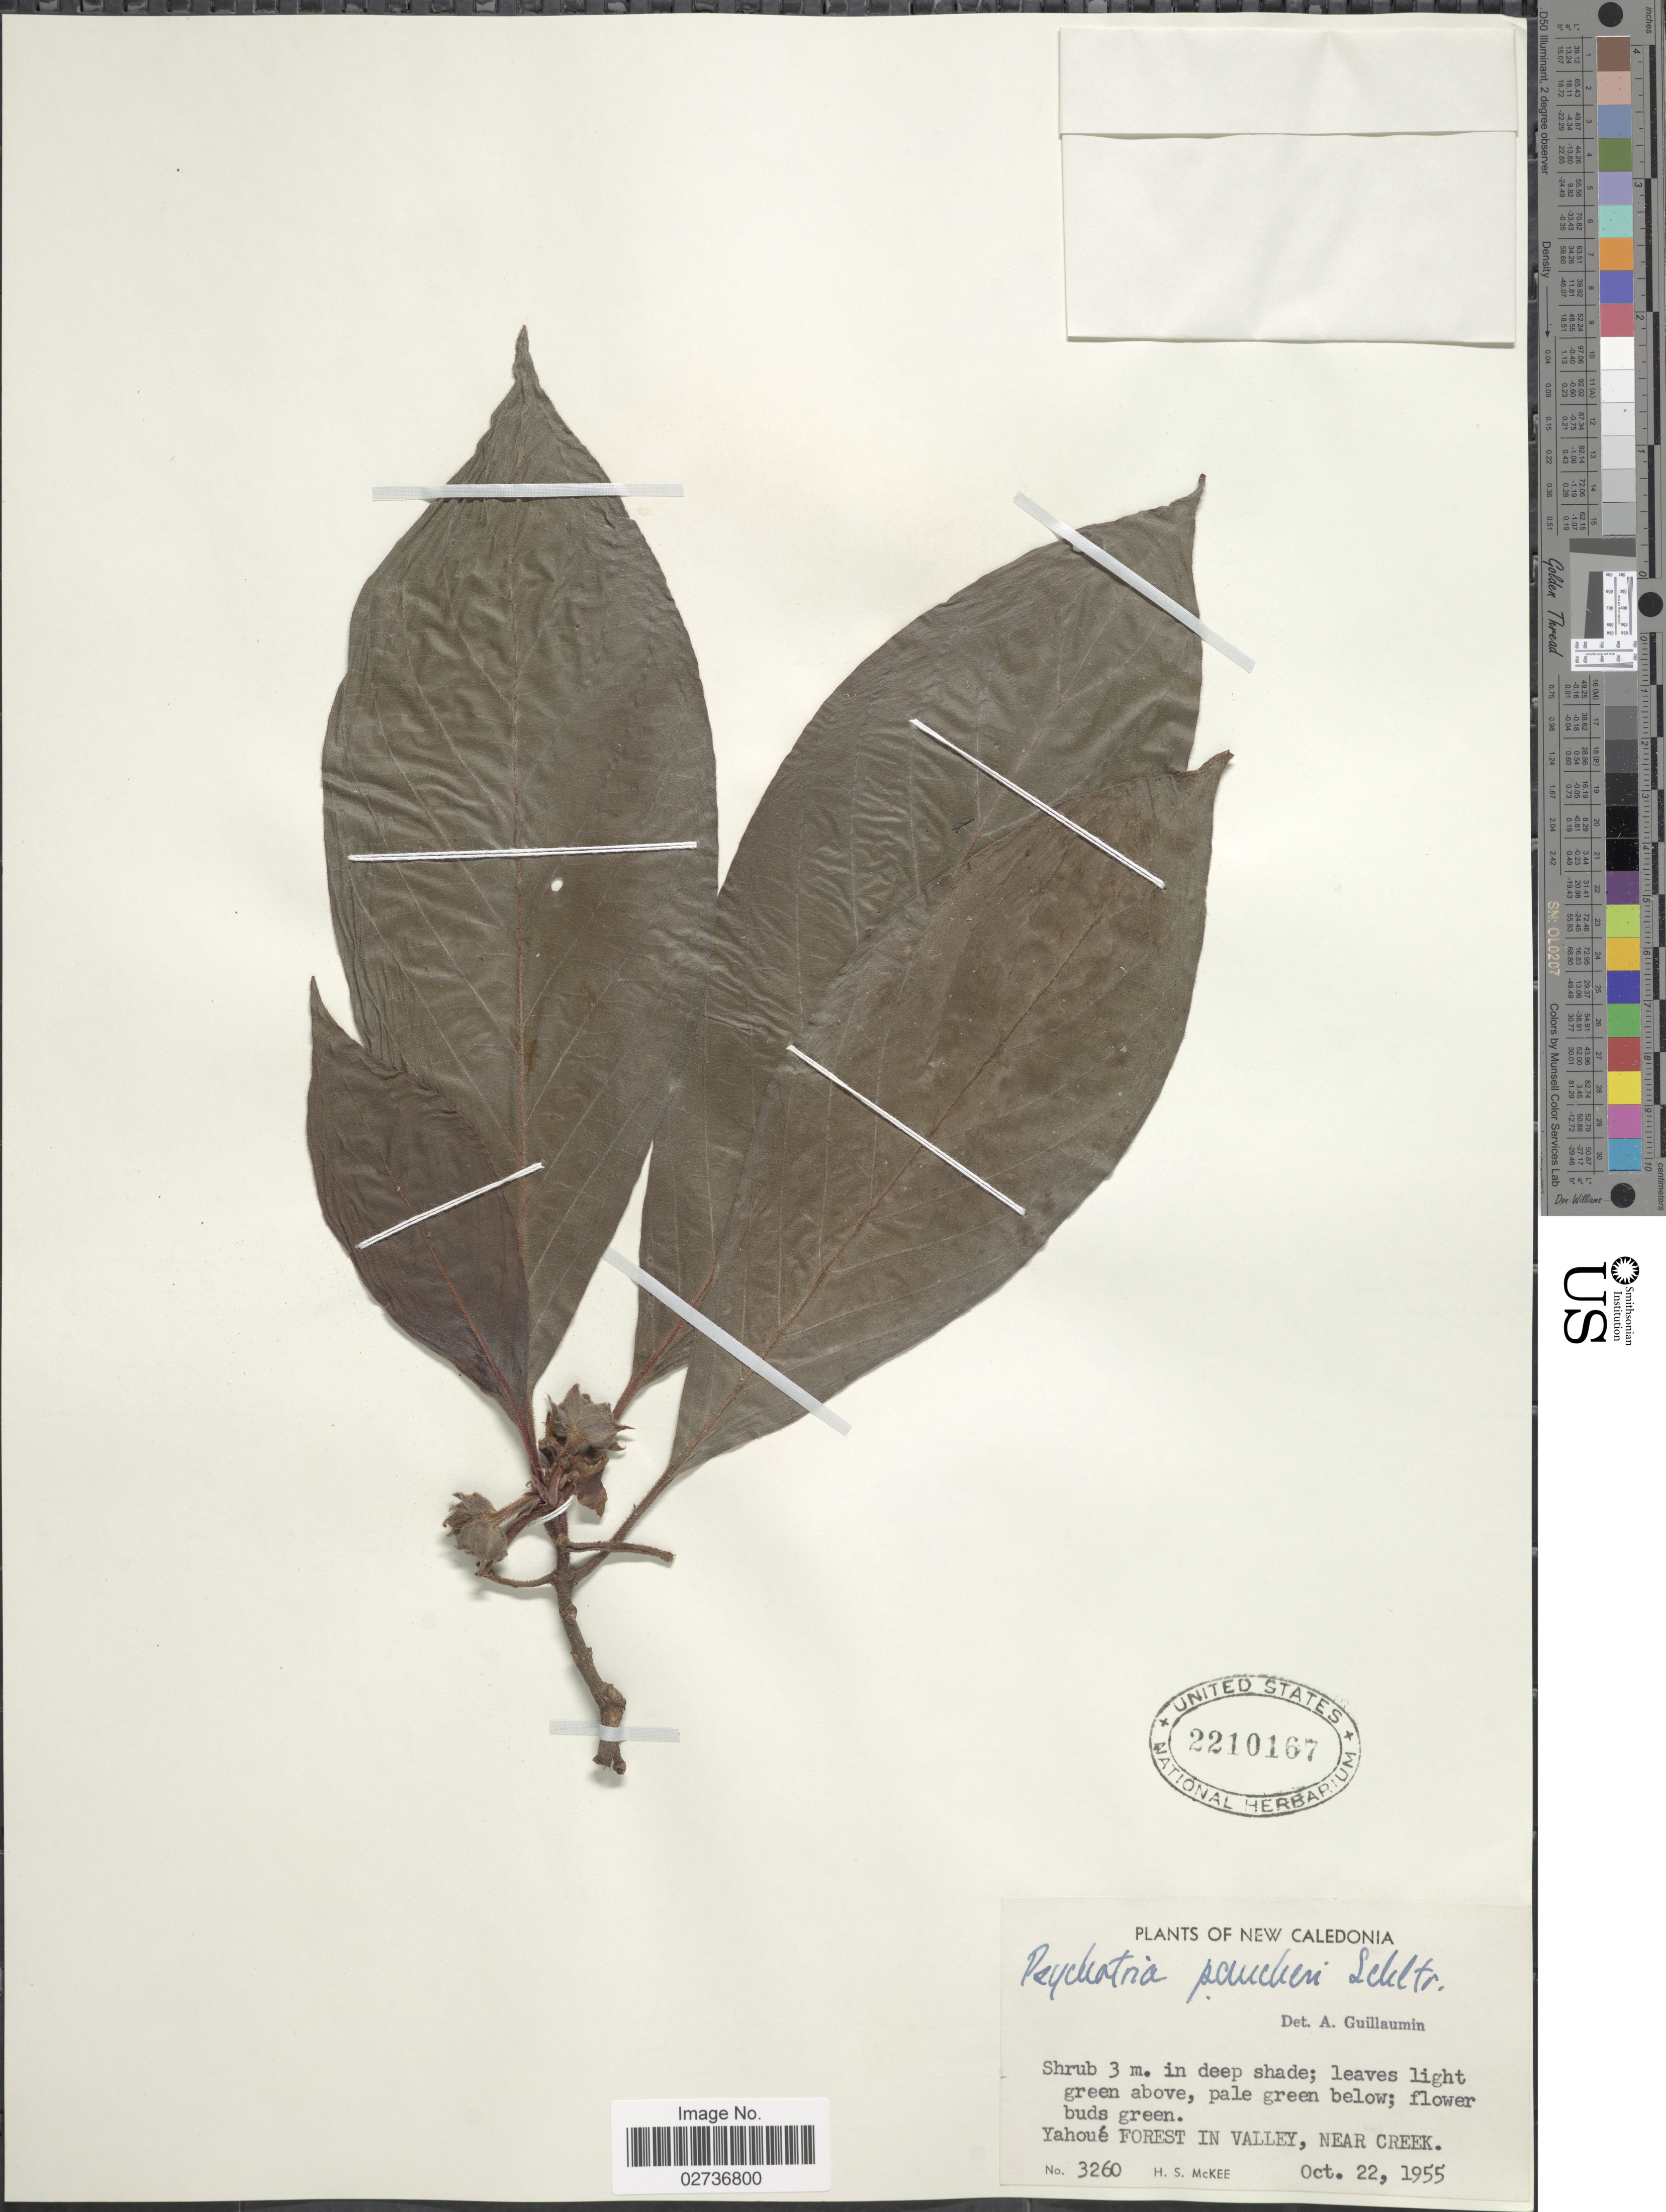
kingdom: Plantae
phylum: Tracheophyta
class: Magnoliopsida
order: Gentianales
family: Rubiaceae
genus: Psychotria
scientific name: Psychotria pancheri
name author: (Baill.) Schltr.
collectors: H. S. McKee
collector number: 3260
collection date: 1955-10-22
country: New Caledonia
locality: Yahoue Forest in Valley, near Creek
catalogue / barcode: US 2210167